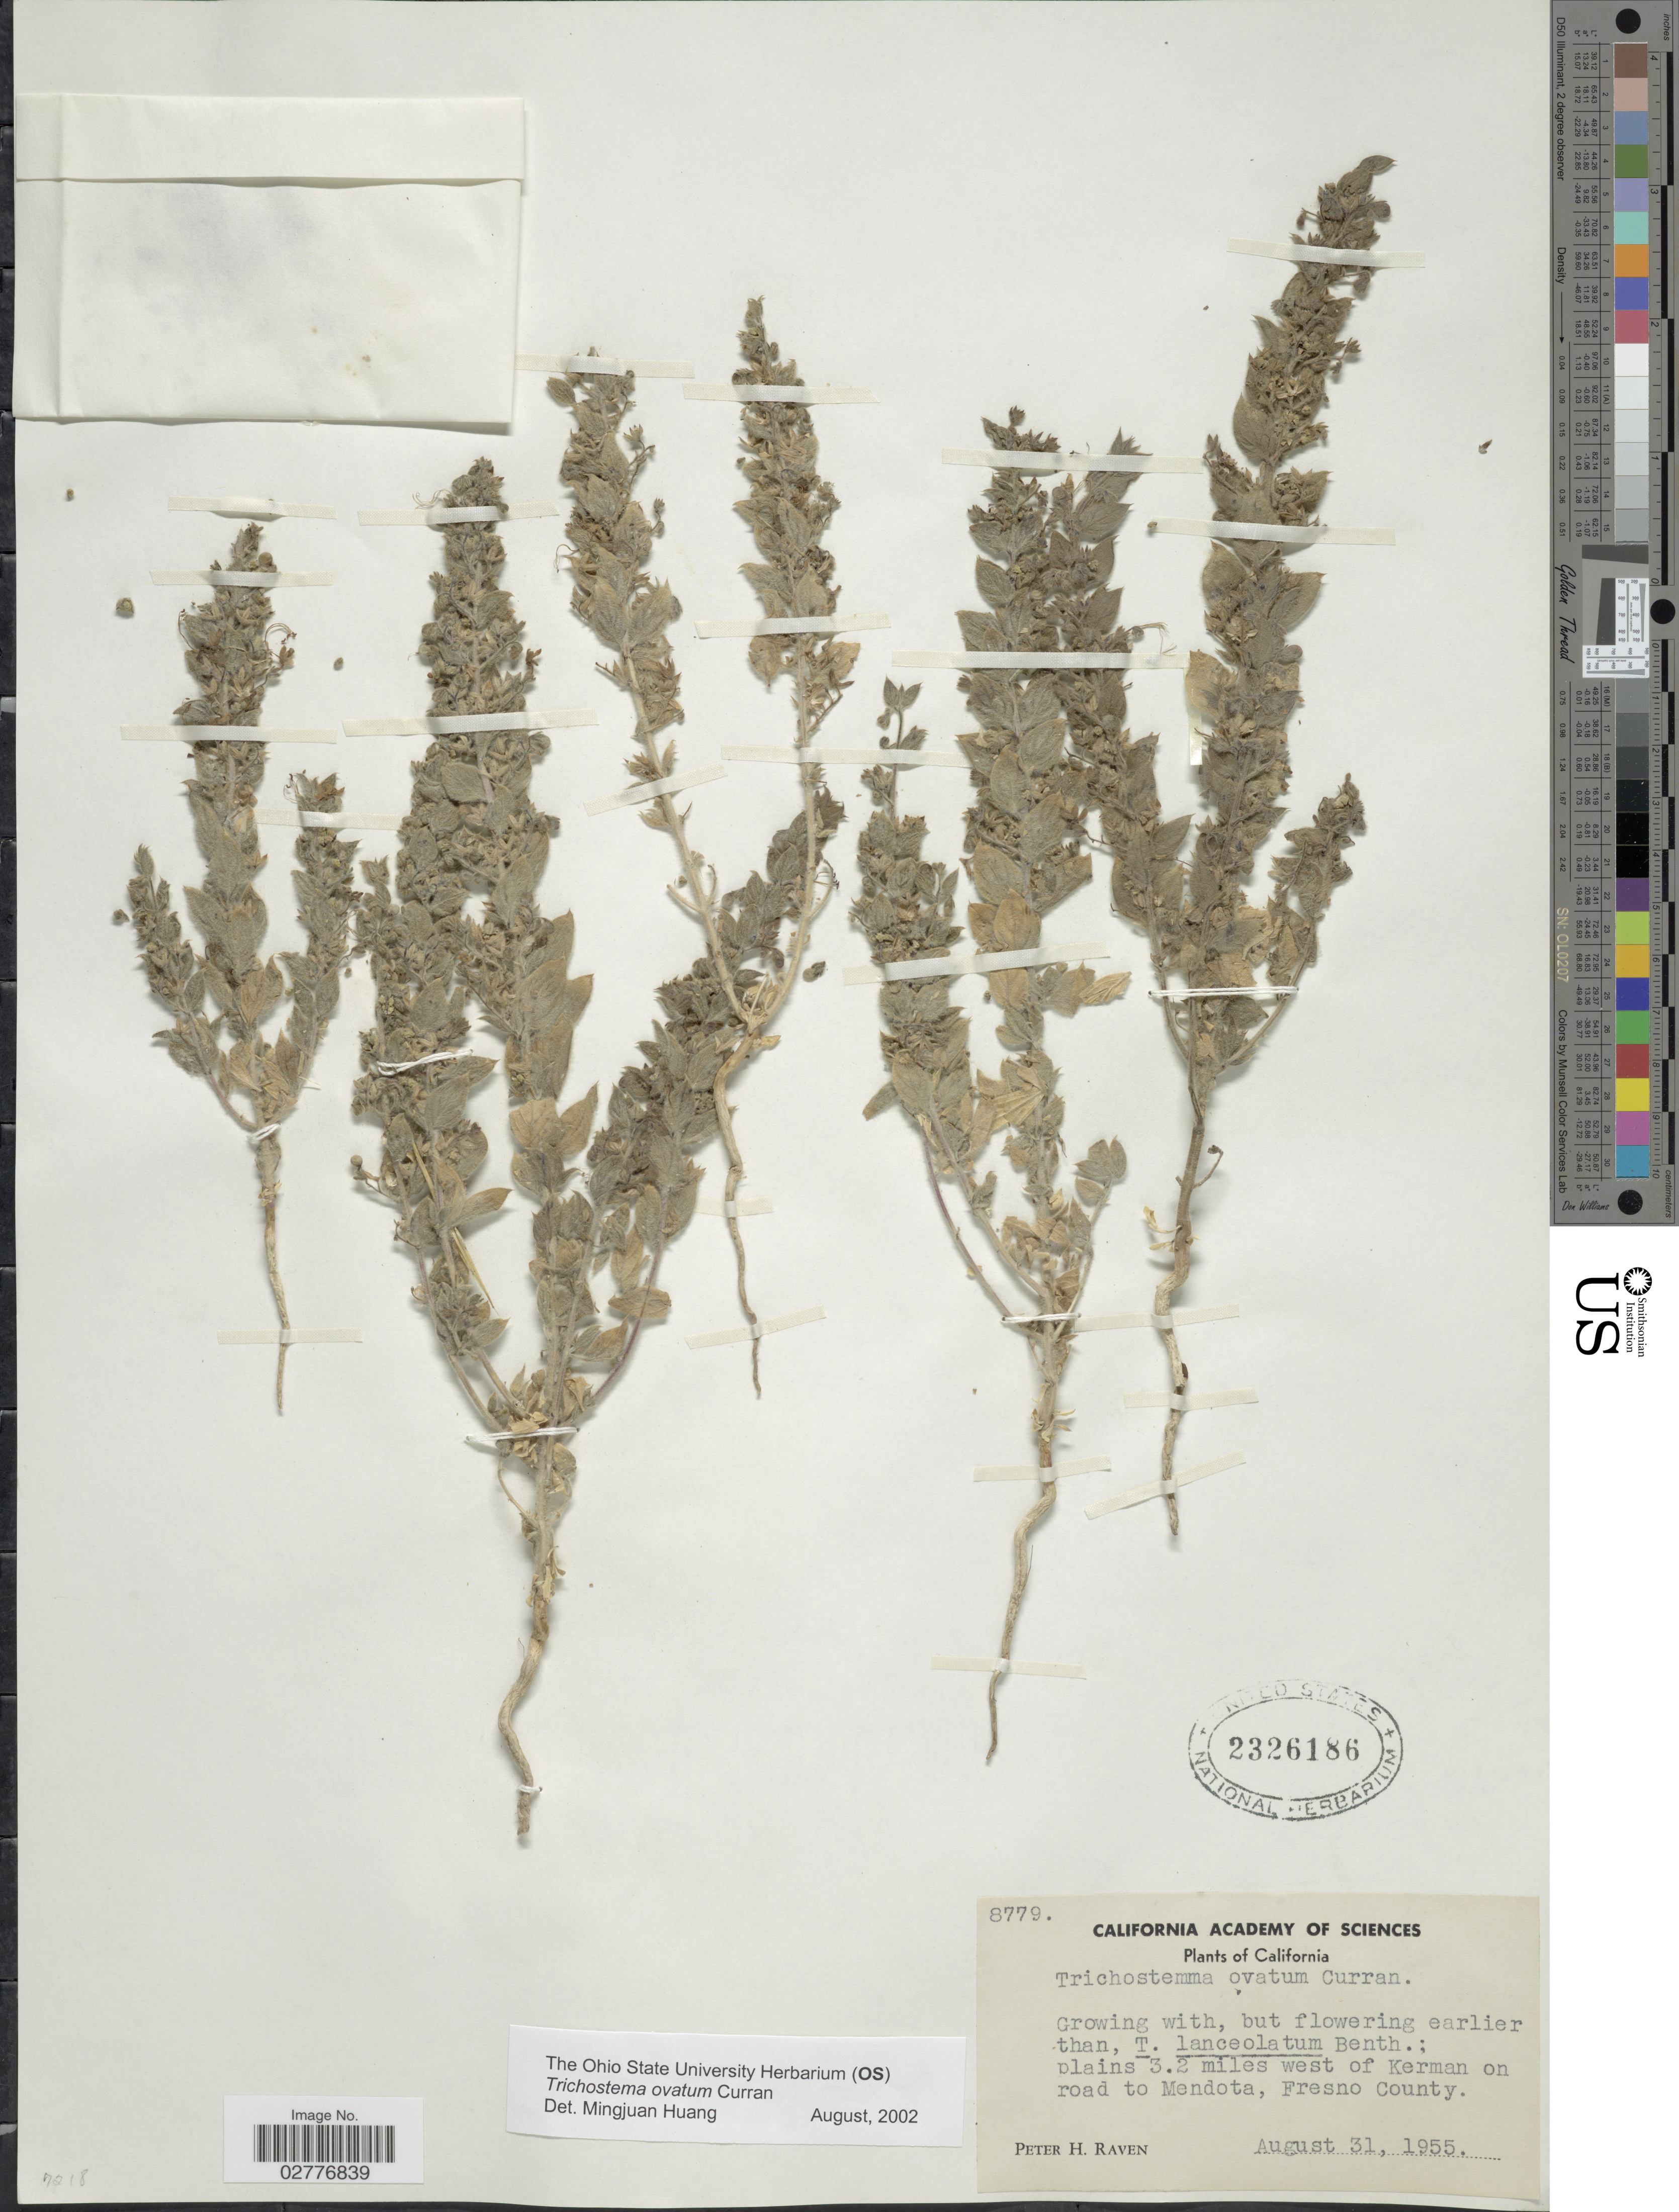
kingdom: Plantae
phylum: Tracheophyta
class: Magnoliopsida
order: Lamiales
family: Lamiaceae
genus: Trichostema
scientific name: Trichostema ovatum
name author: Curran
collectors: P. Raven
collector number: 8779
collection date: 1955-08-31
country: United States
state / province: California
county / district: Fresno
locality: Plains 3.2 miles west of Kerman on road to Mendota, Fresno County.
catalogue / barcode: US 2326186